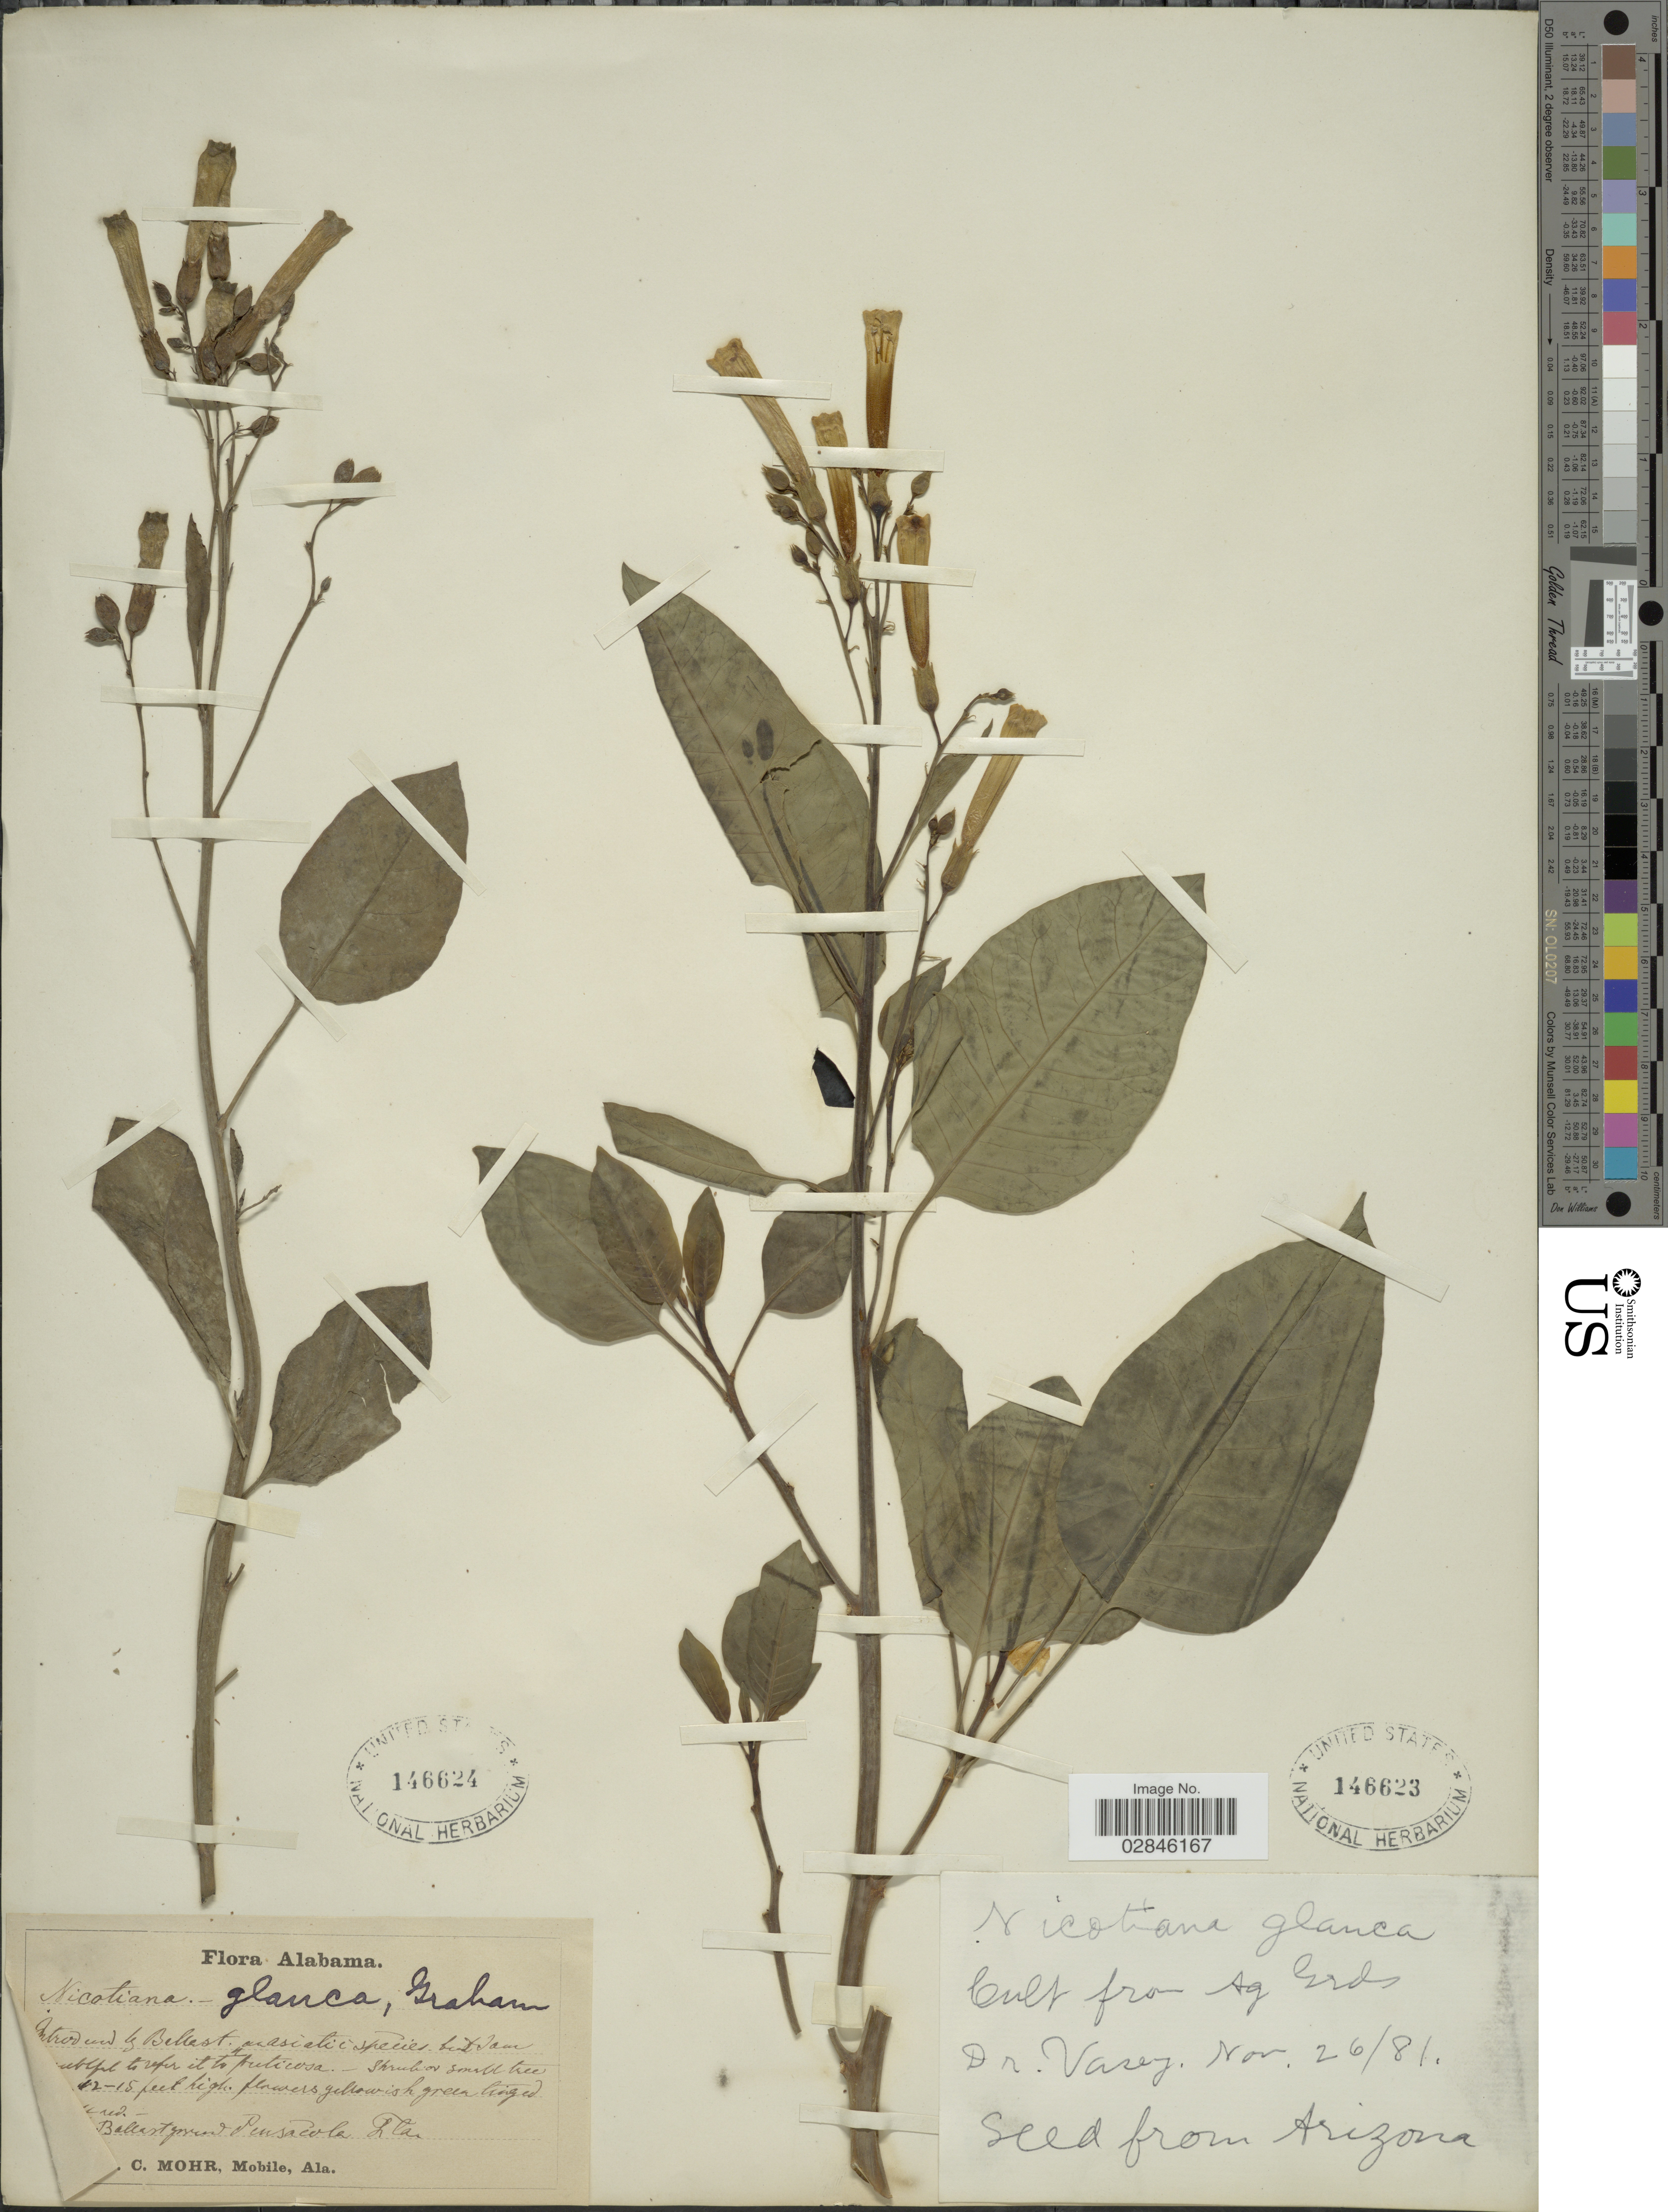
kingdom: Plantae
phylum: Tracheophyta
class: Magnoliopsida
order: Solanales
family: Solanaceae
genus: Nicotiana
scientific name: Nicotiana glauca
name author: Graham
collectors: C. T. Mohr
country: United States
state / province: Florida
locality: Pensacola Fla.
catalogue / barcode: US 146624